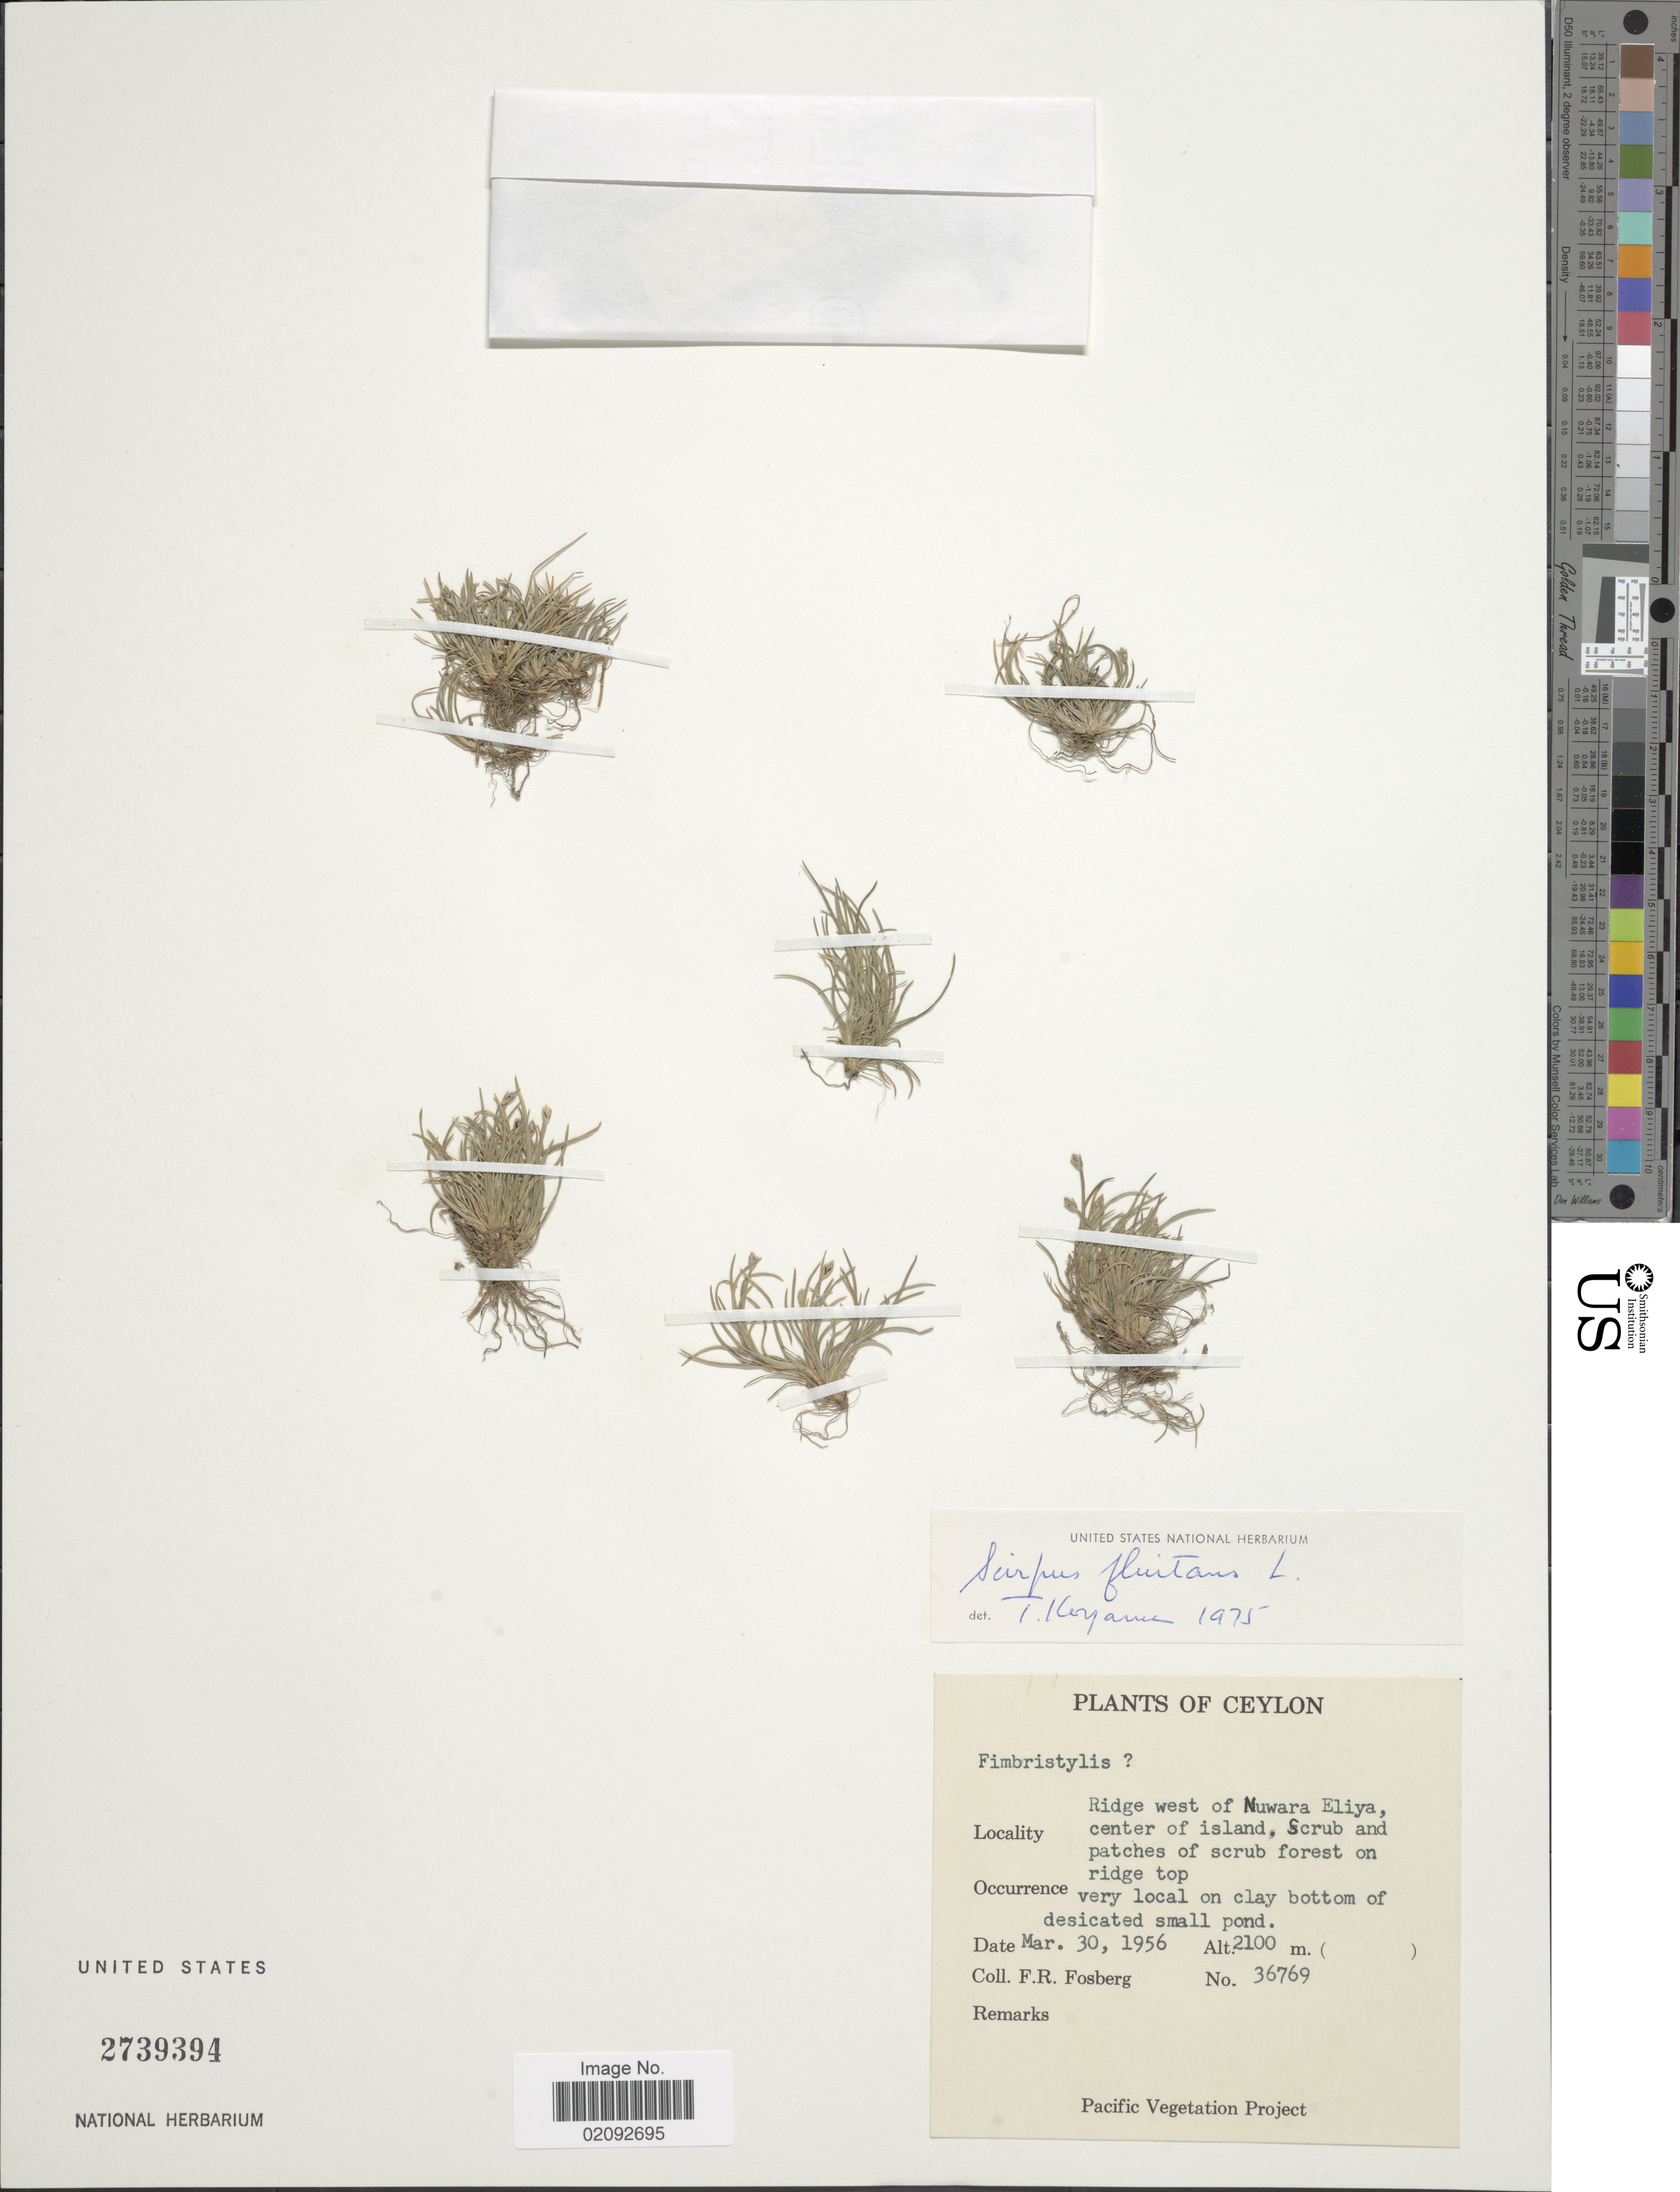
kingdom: Plantae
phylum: Tracheophyta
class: Liliopsida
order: Poales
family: Cyperaceae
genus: Isolepis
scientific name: Isolepis fluitans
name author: (L.) R. Br.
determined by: Strong, Mark T., (BOT), Smithsonian Institution - National Museum of Natural History (UNITED STATES)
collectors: F. R. Fosberg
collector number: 36769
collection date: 1956-03-30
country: Sri Lanka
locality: Ridge west of Nuwara Eliya, center of island, Scrub and patches of scrub forest on ridge top, on clay bottom of desicated small pond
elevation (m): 2100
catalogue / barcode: US 2739394